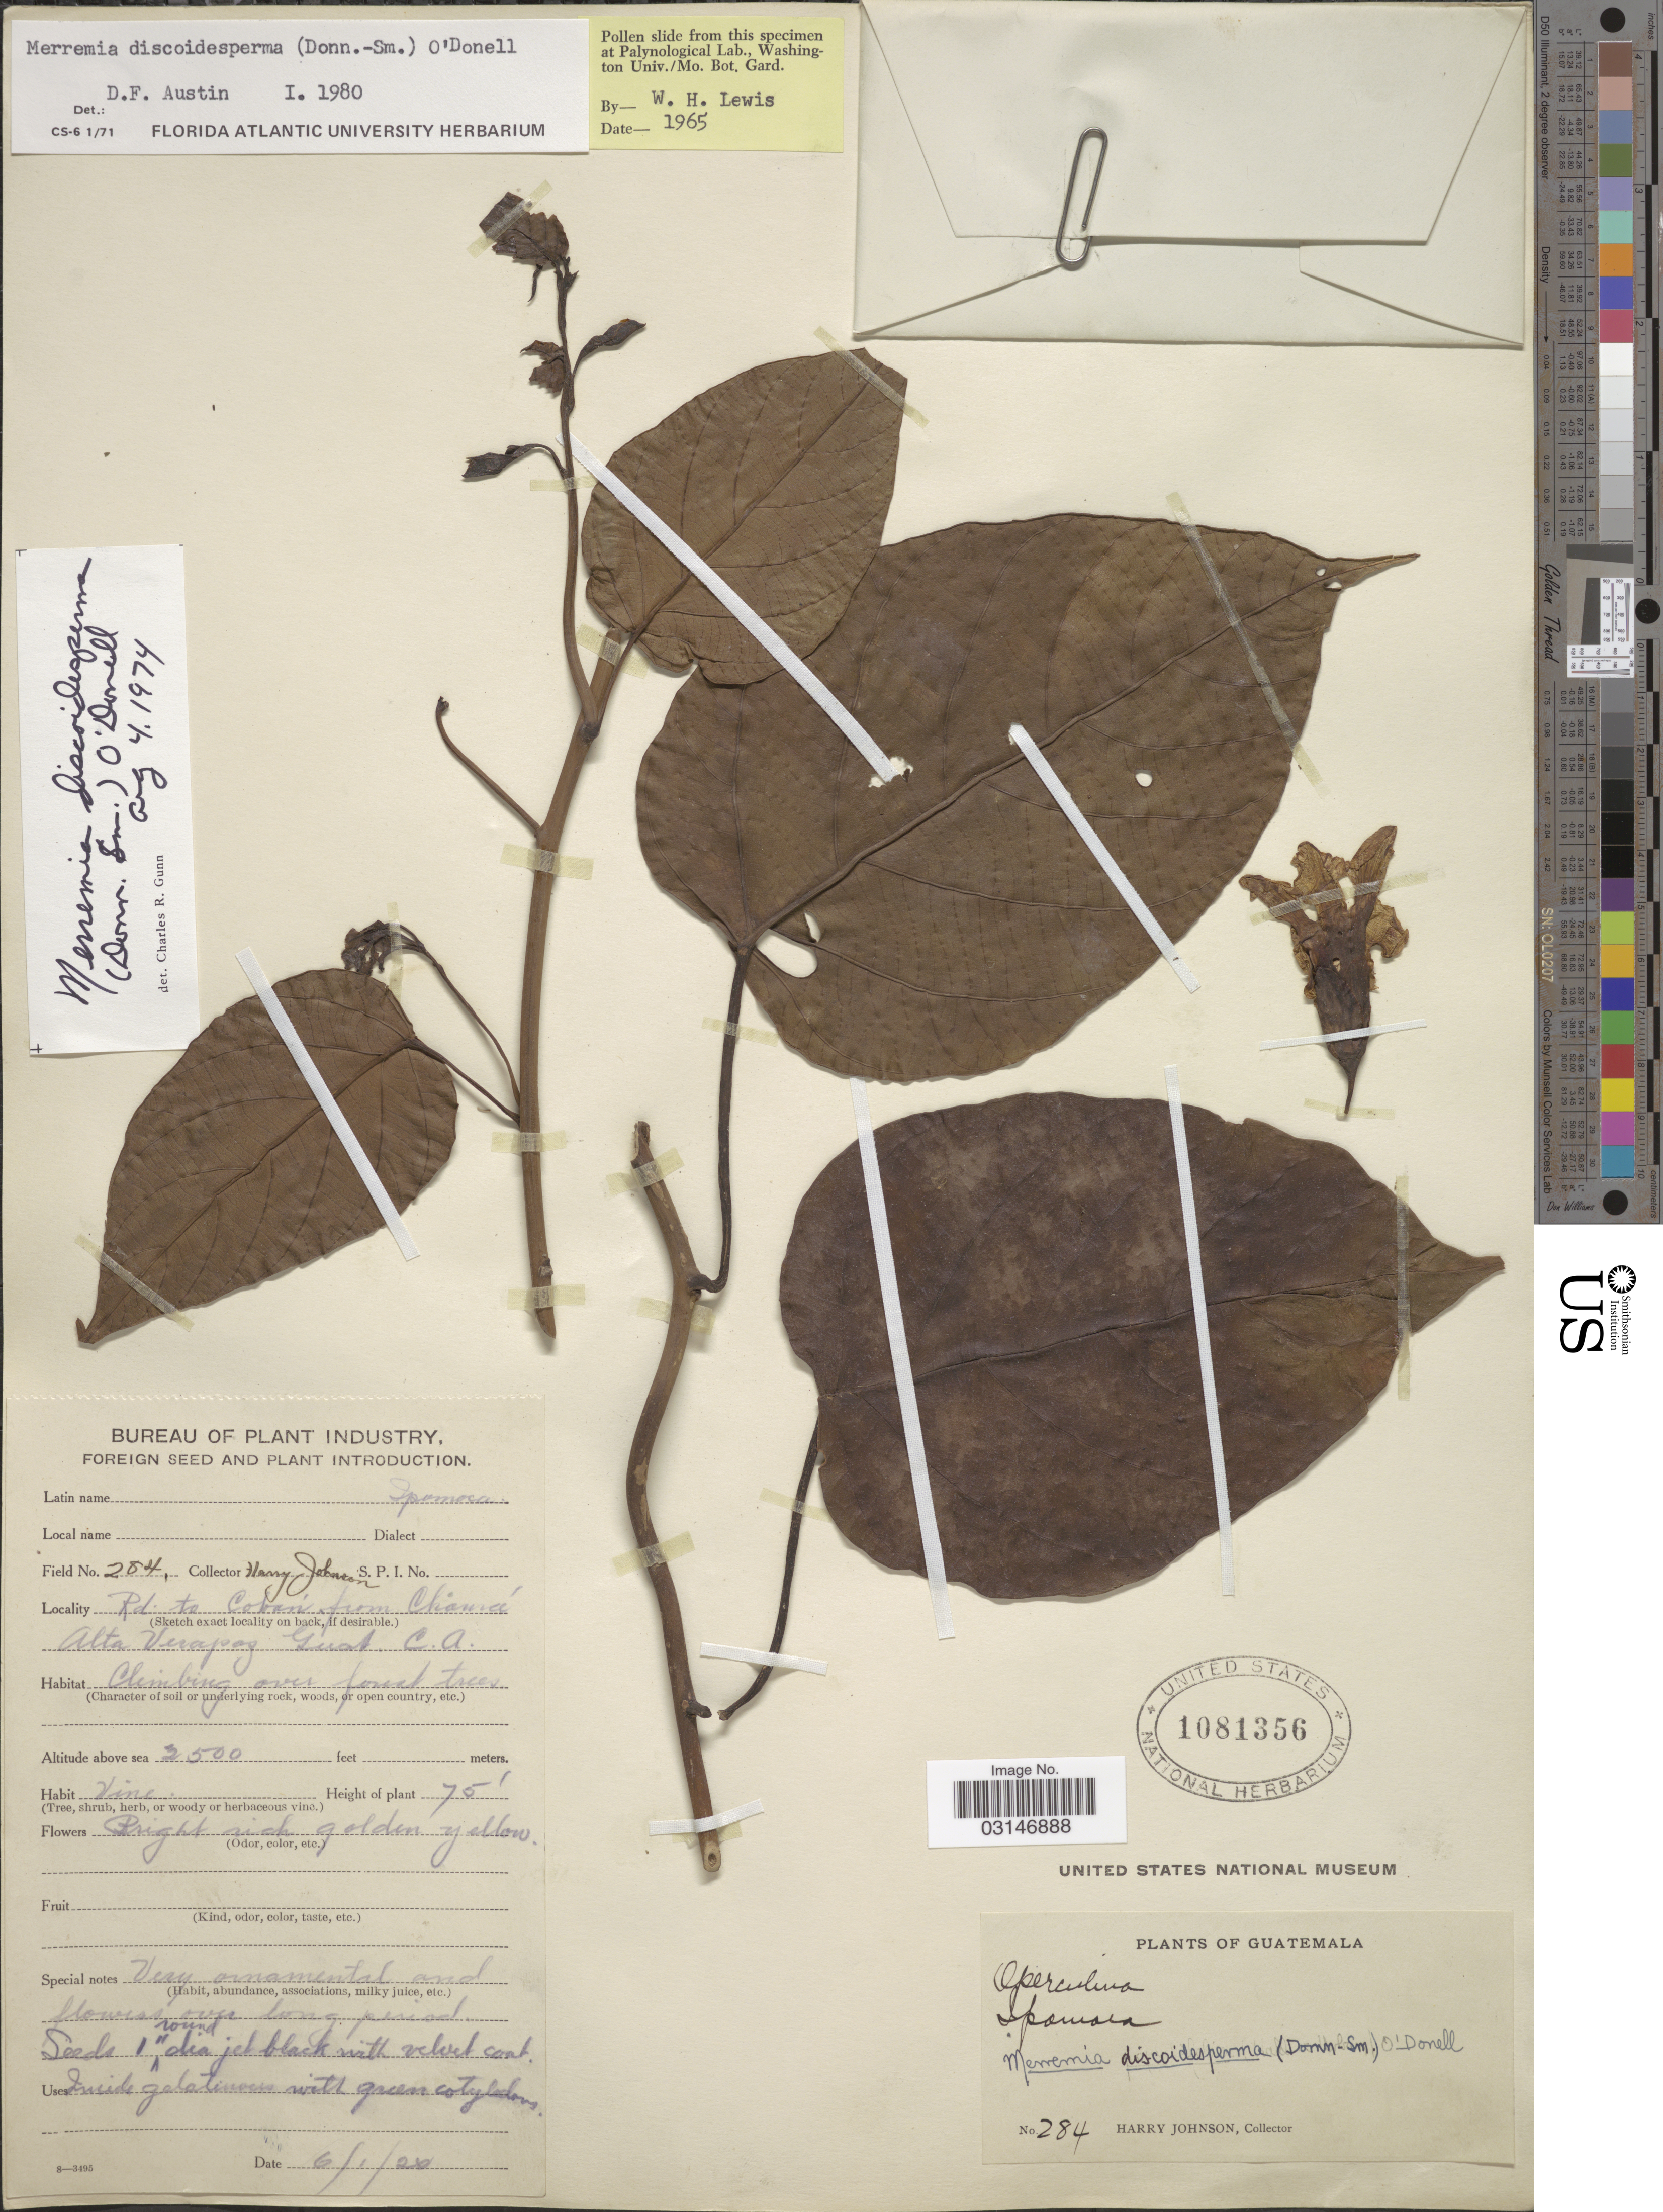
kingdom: Plantae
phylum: Tracheophyta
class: Magnoliopsida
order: Solanales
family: Convolvulaceae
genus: Distimake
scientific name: Distimake discoidesperma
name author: (Donn. Sm.) A. R. Simões & Sim.-Bianch.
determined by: Strong, Mark T., (BOT), Smithsonian Institution - National Museum of Natural History (UNITED STATES)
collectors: H. Johnson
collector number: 284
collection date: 1920-01-06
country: Guatemala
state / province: Alta Verapaz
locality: Rd. to Cobani from Chisec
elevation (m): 762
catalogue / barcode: US 1081356